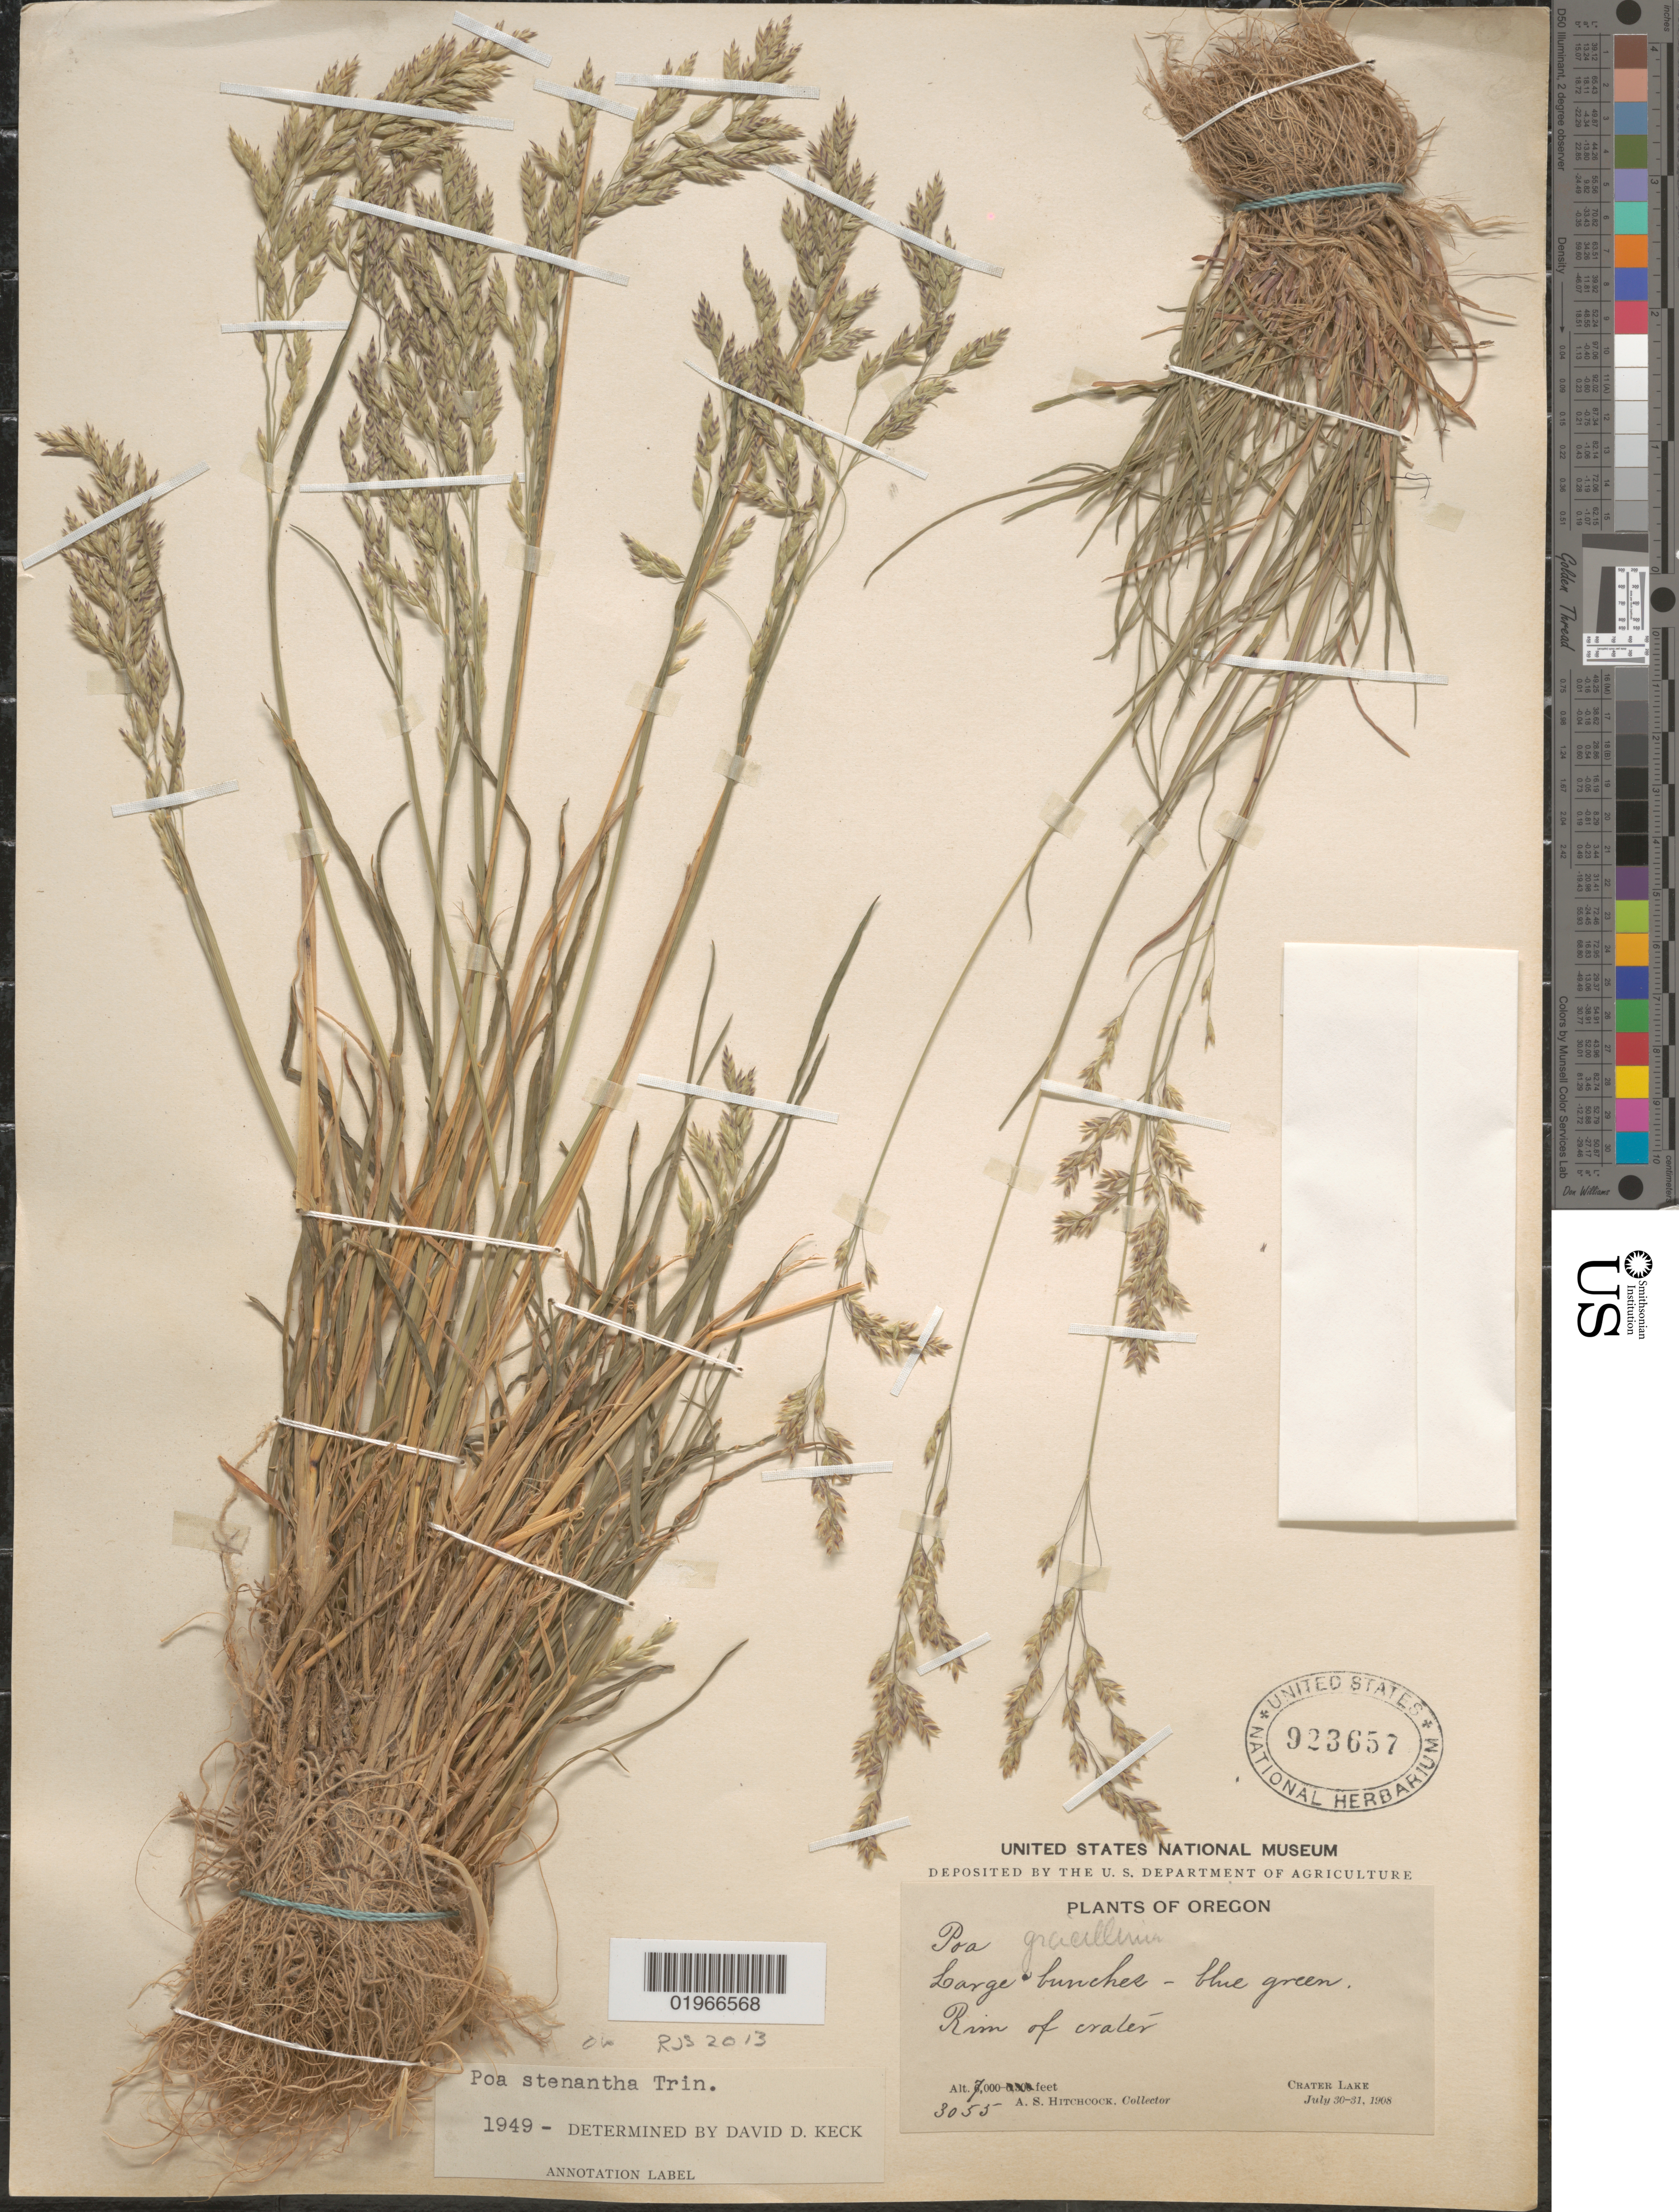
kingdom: Plantae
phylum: Tracheophyta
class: Liliopsida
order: Poales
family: Poaceae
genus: Poa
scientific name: Poa stenantha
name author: Trin.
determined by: Soreng, Robert J., Research Associate (BOT), Smithsonian Institution - National Museum of Natural History (UNITED STATES)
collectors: A. Hitchcock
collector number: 3055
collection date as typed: July 30-31, 1908.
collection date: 1908-07-30/1908-07-31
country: United States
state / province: Oregon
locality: Crater Lake. Rim of Crater.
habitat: Rim of crater.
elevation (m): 2134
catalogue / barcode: US 923657